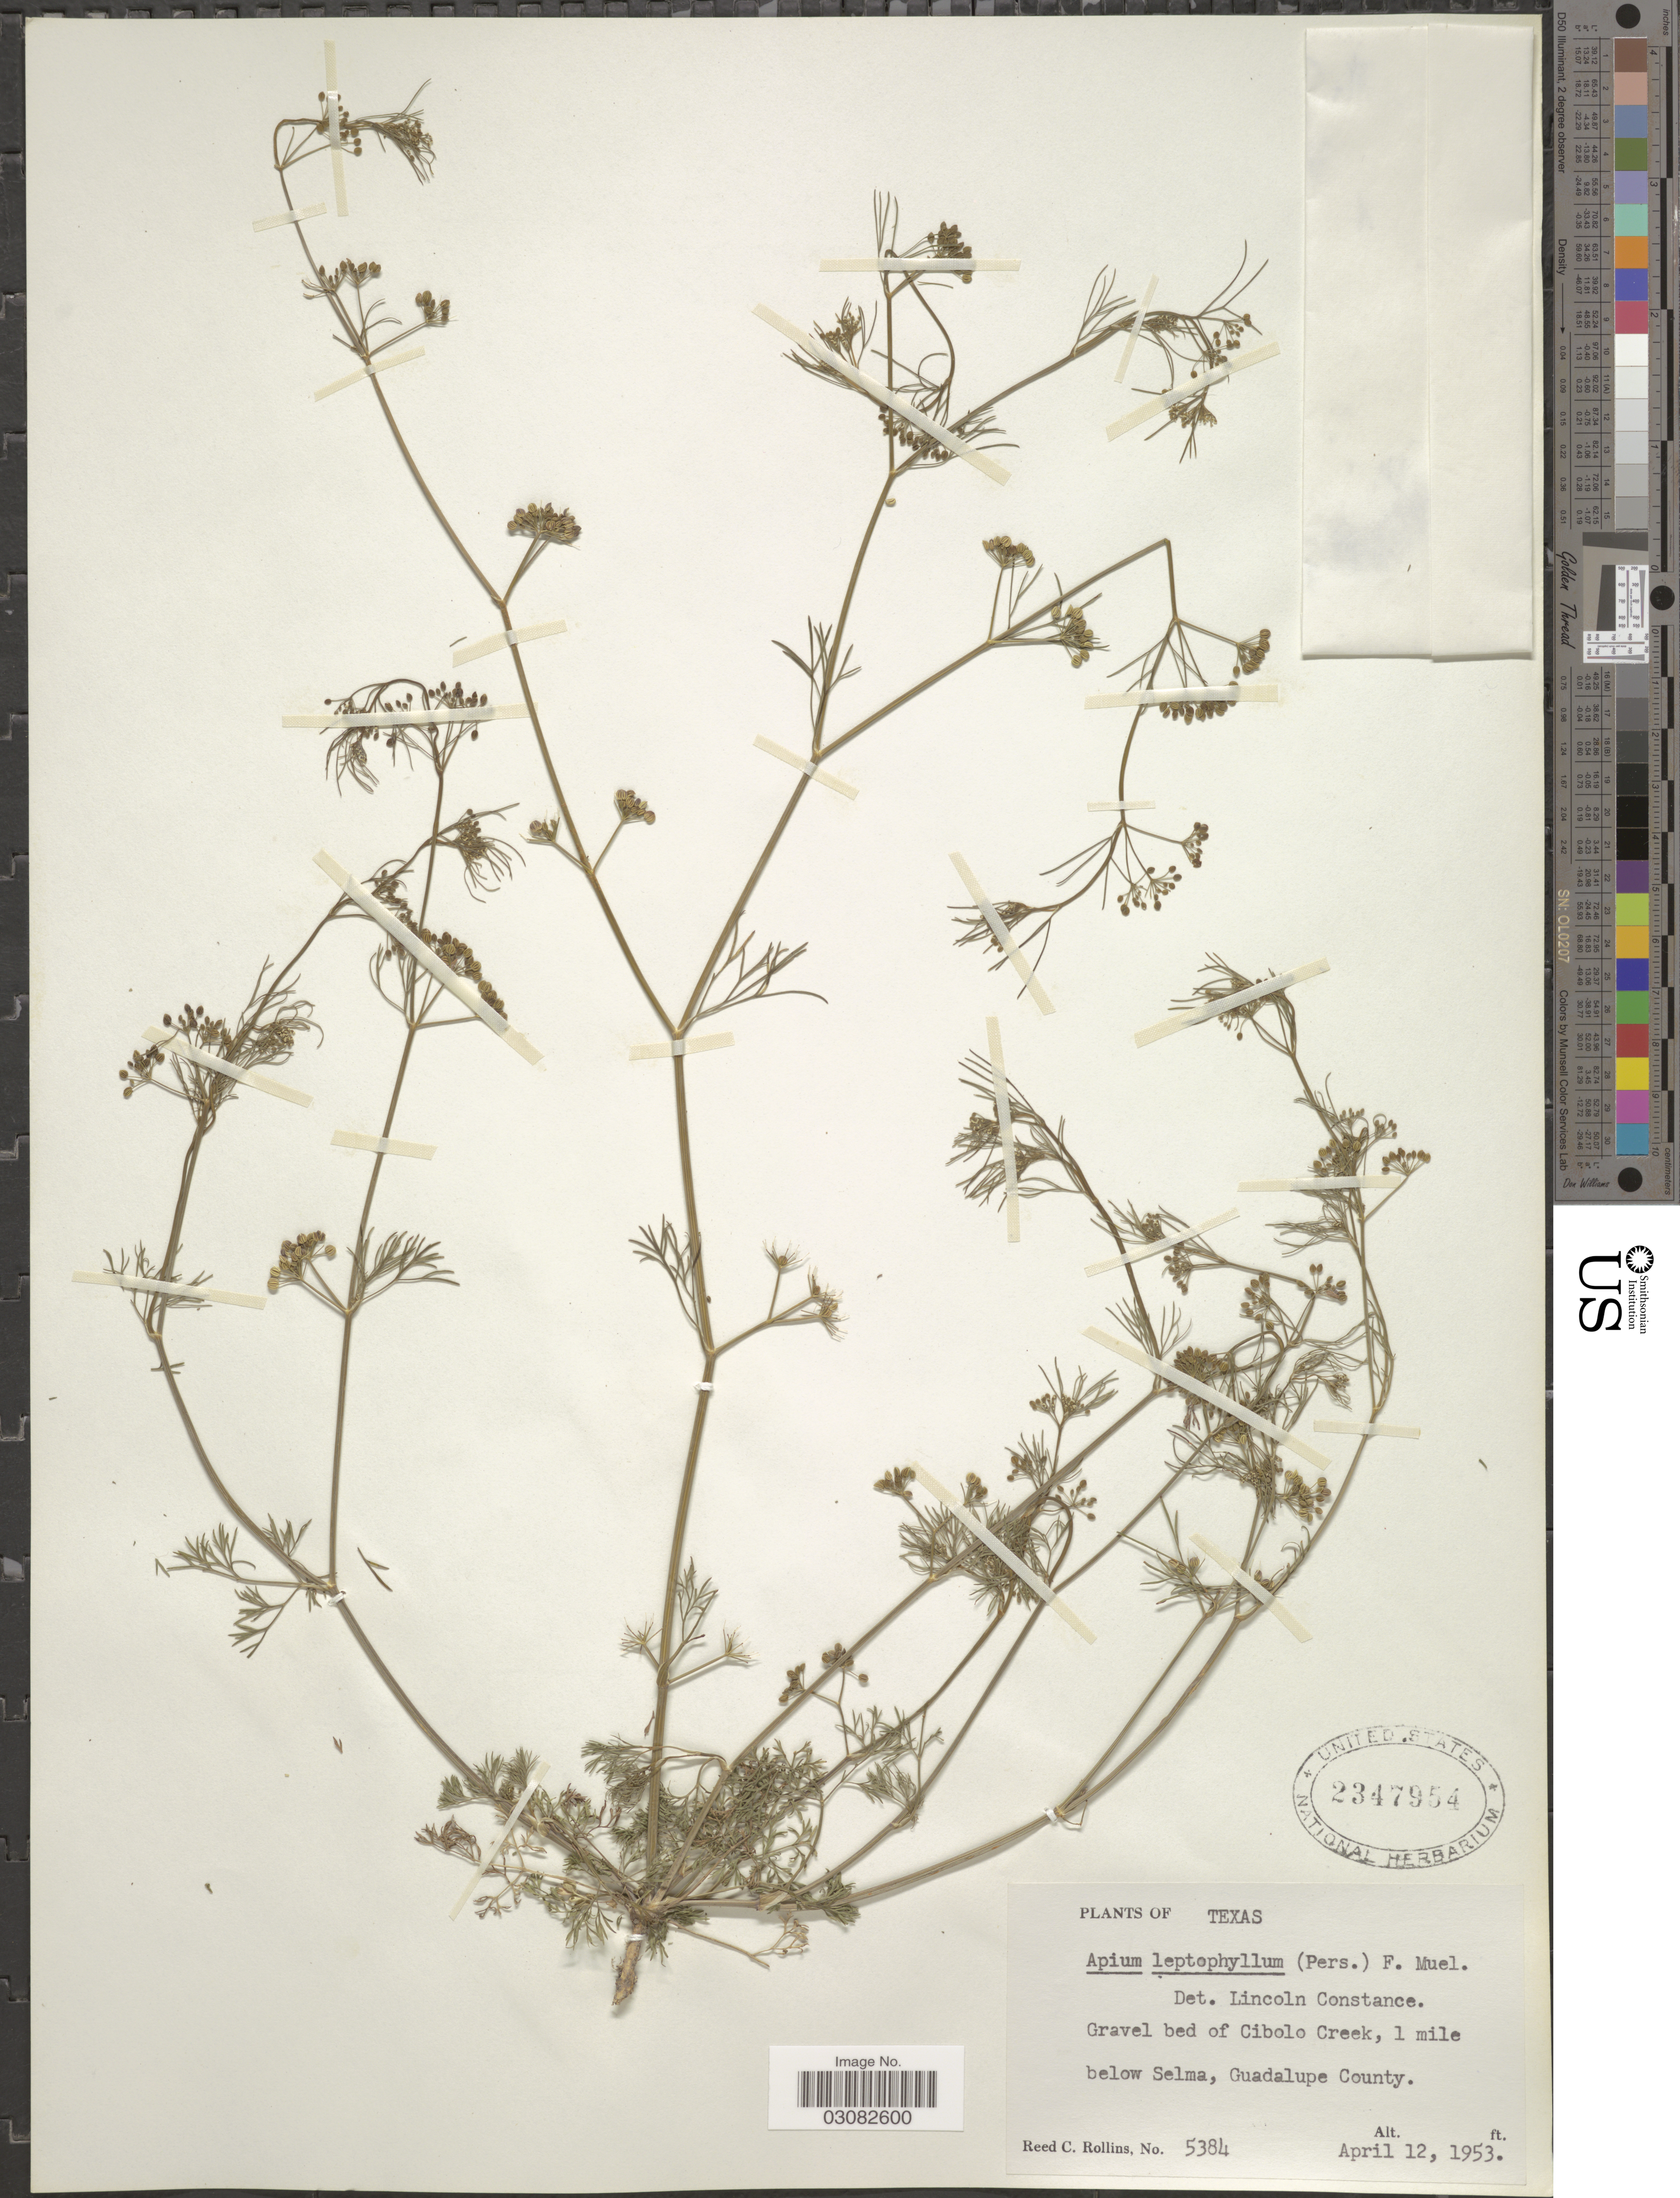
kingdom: Plantae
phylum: Tracheophyta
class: Magnoliopsida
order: Apiales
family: Apiaceae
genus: Apium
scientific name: Apium ammi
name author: (Jacq.) Urb.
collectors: R. C. Rollins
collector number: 5384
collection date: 1953-04-12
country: United States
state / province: Texas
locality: Gravel bed of Cibolo Creek, 1 mile below Selma, Guadalupe County.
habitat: gravel bed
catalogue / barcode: US 2347954